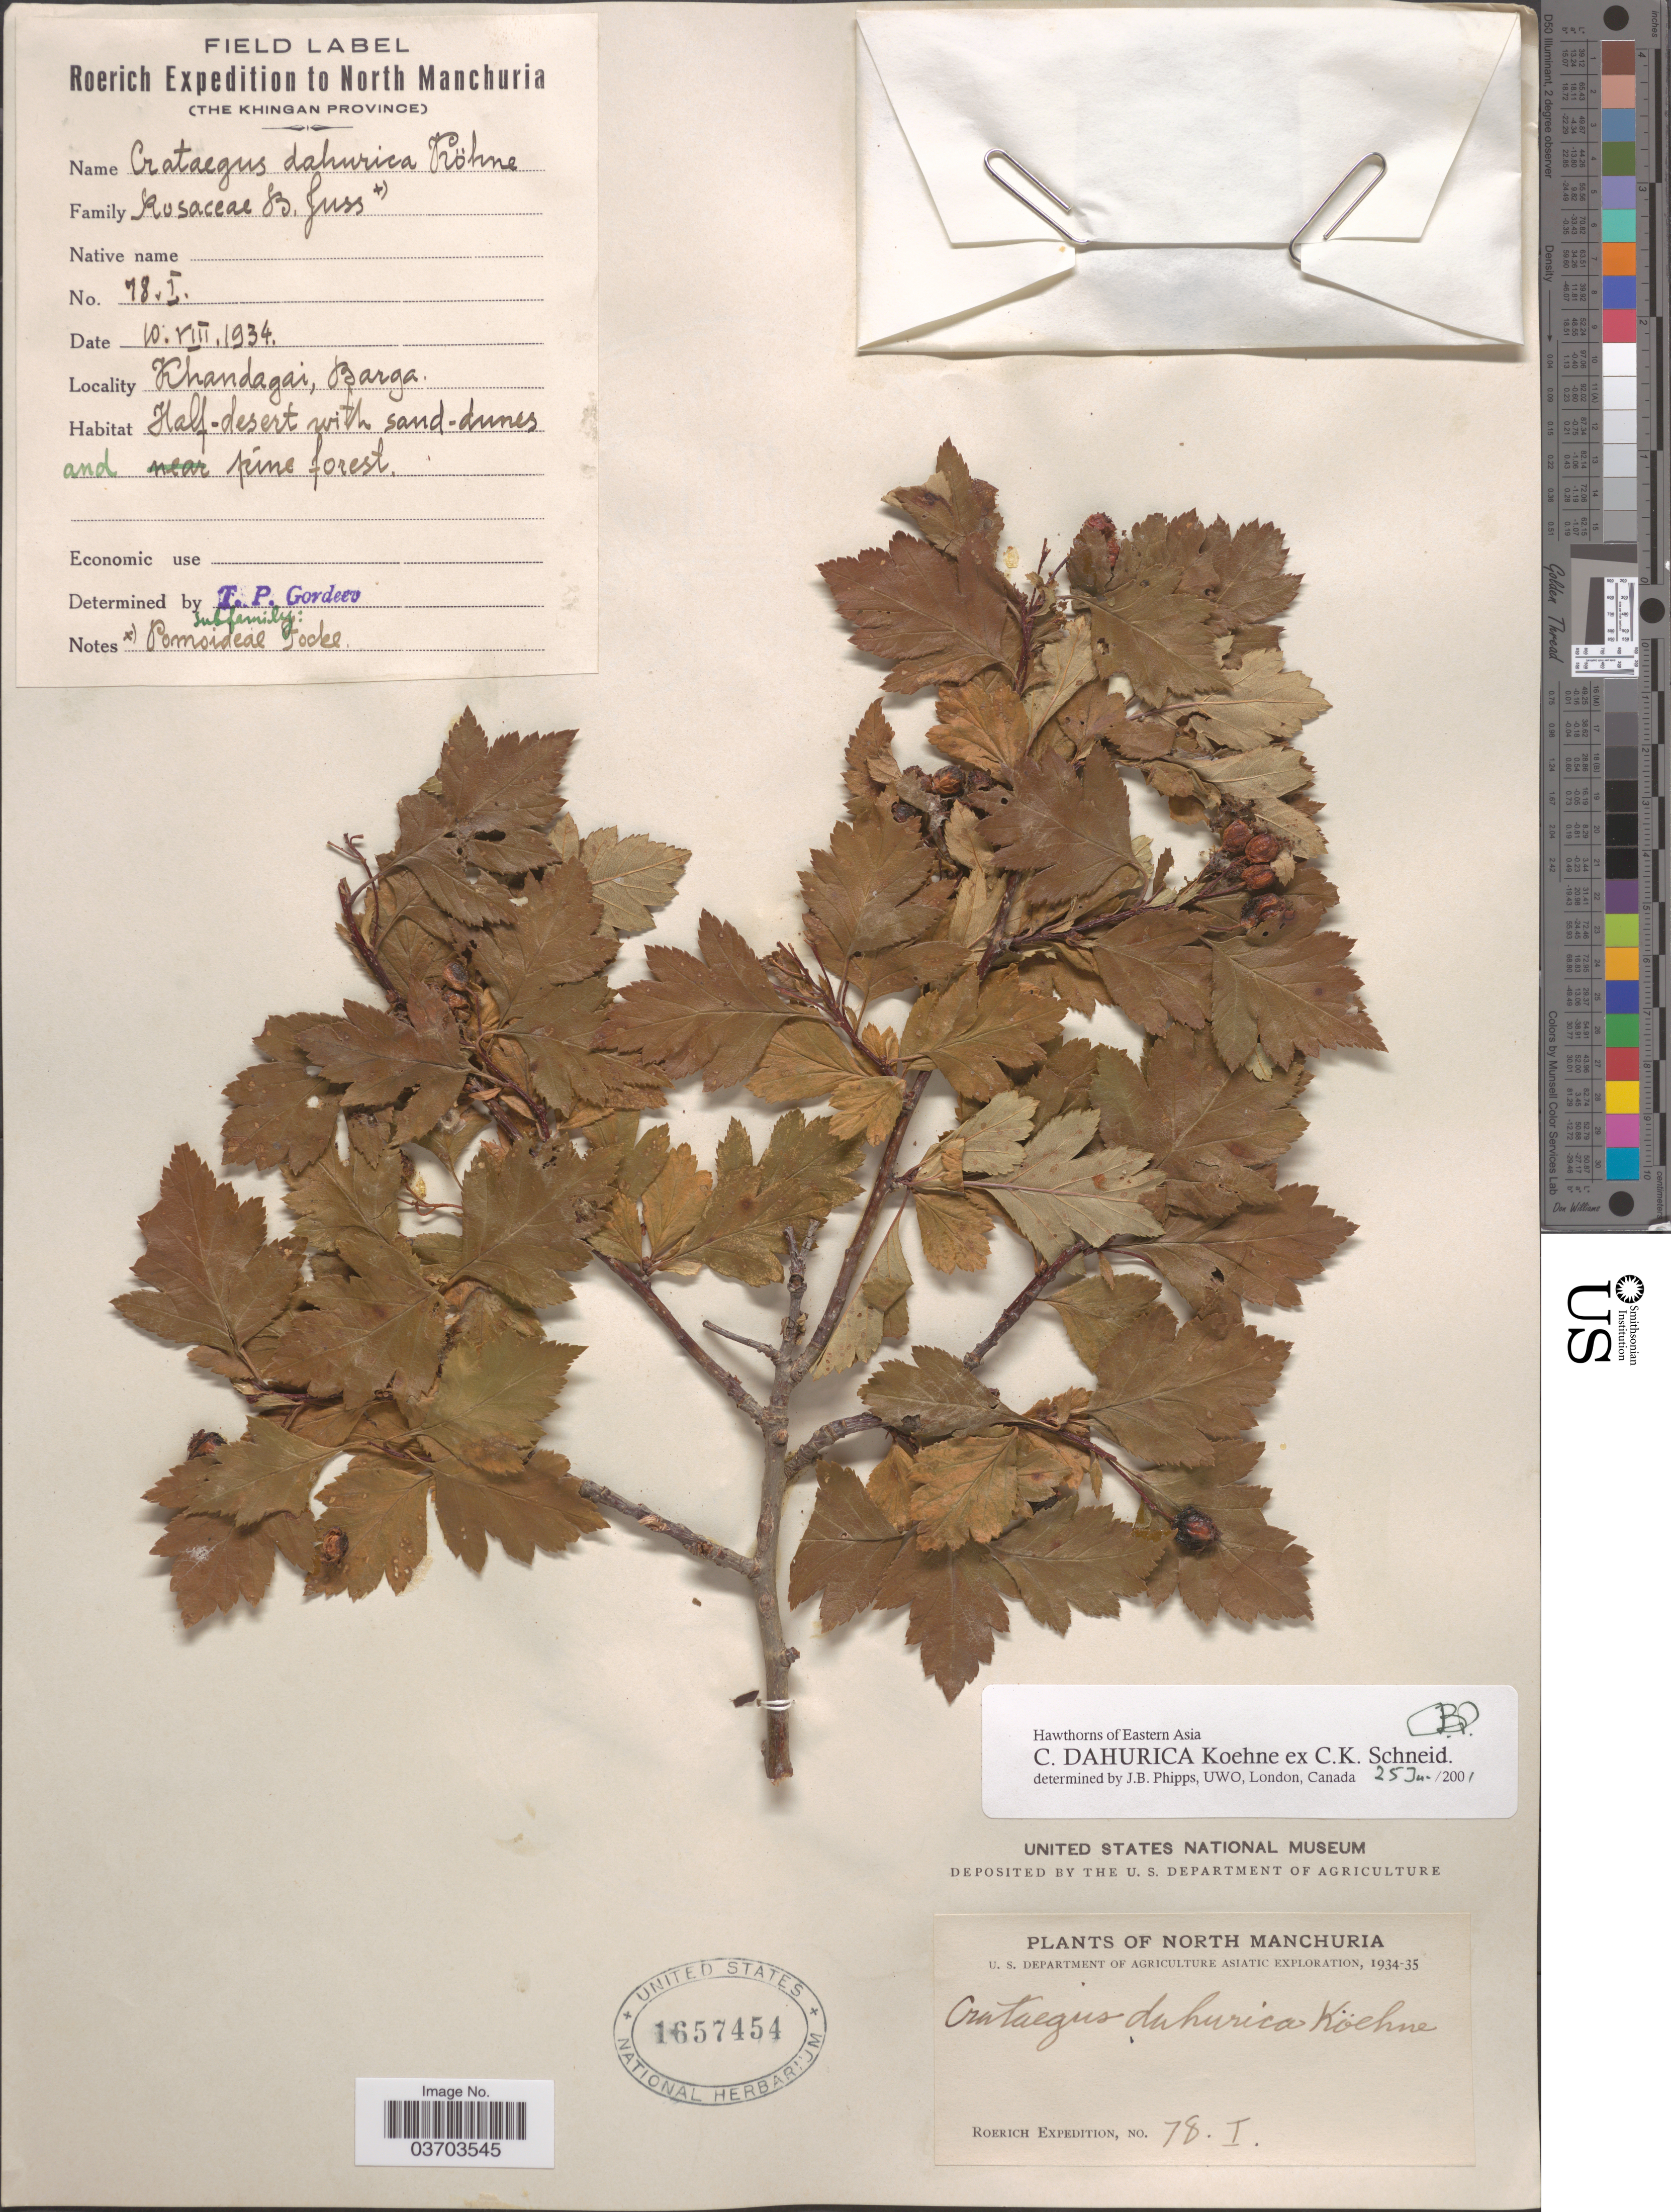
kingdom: Plantae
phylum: Tracheophyta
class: Magnoliopsida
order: Rosales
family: Rosaceae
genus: Crataegus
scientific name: Crataegus dahurica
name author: Koehne ex C.K. Schneid.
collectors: Roerich Expedition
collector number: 78I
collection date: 1934-08-10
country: China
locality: North Manchuria (The Khingan Province). Khandagai, Barga.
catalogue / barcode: US 1657454